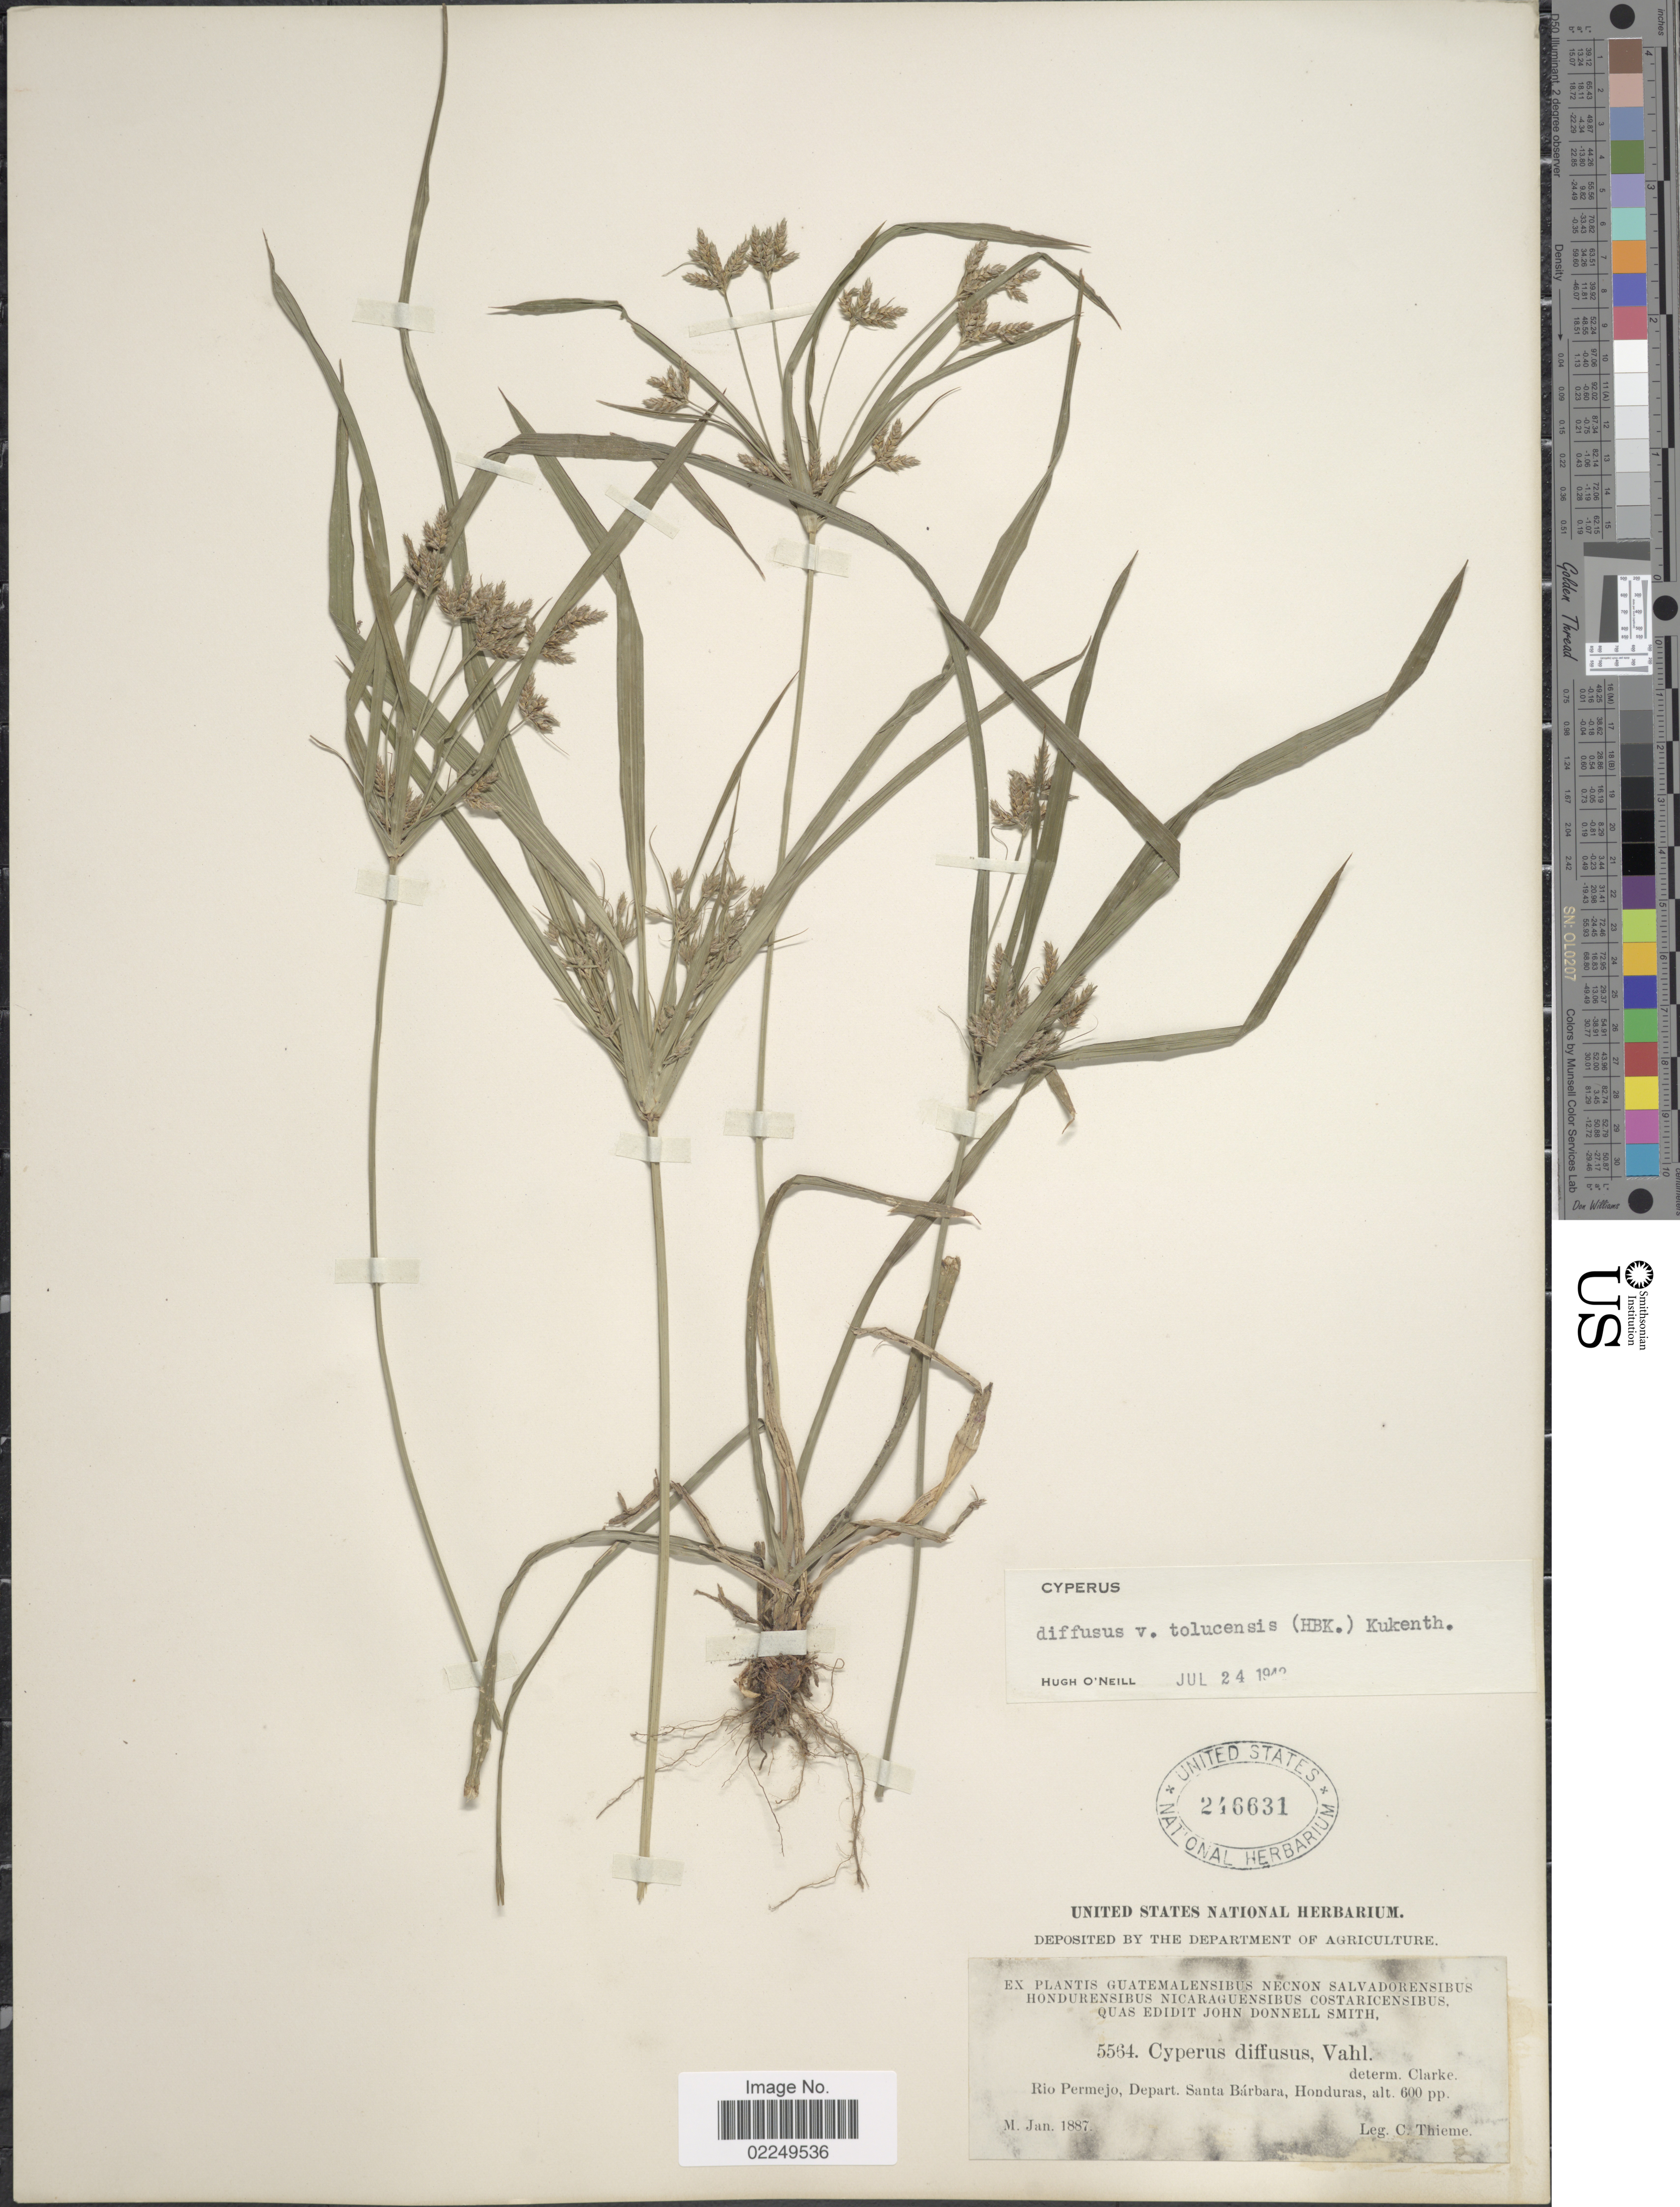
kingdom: Plantae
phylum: Tracheophyta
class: Liliopsida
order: Poales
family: Cyperaceae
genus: Cyperus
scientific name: Cyperus laxus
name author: Lam.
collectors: C. Thieme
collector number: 5564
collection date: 1887-01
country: Honduras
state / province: Santa Bárbara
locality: Rio Permejo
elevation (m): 183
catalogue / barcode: US 246631